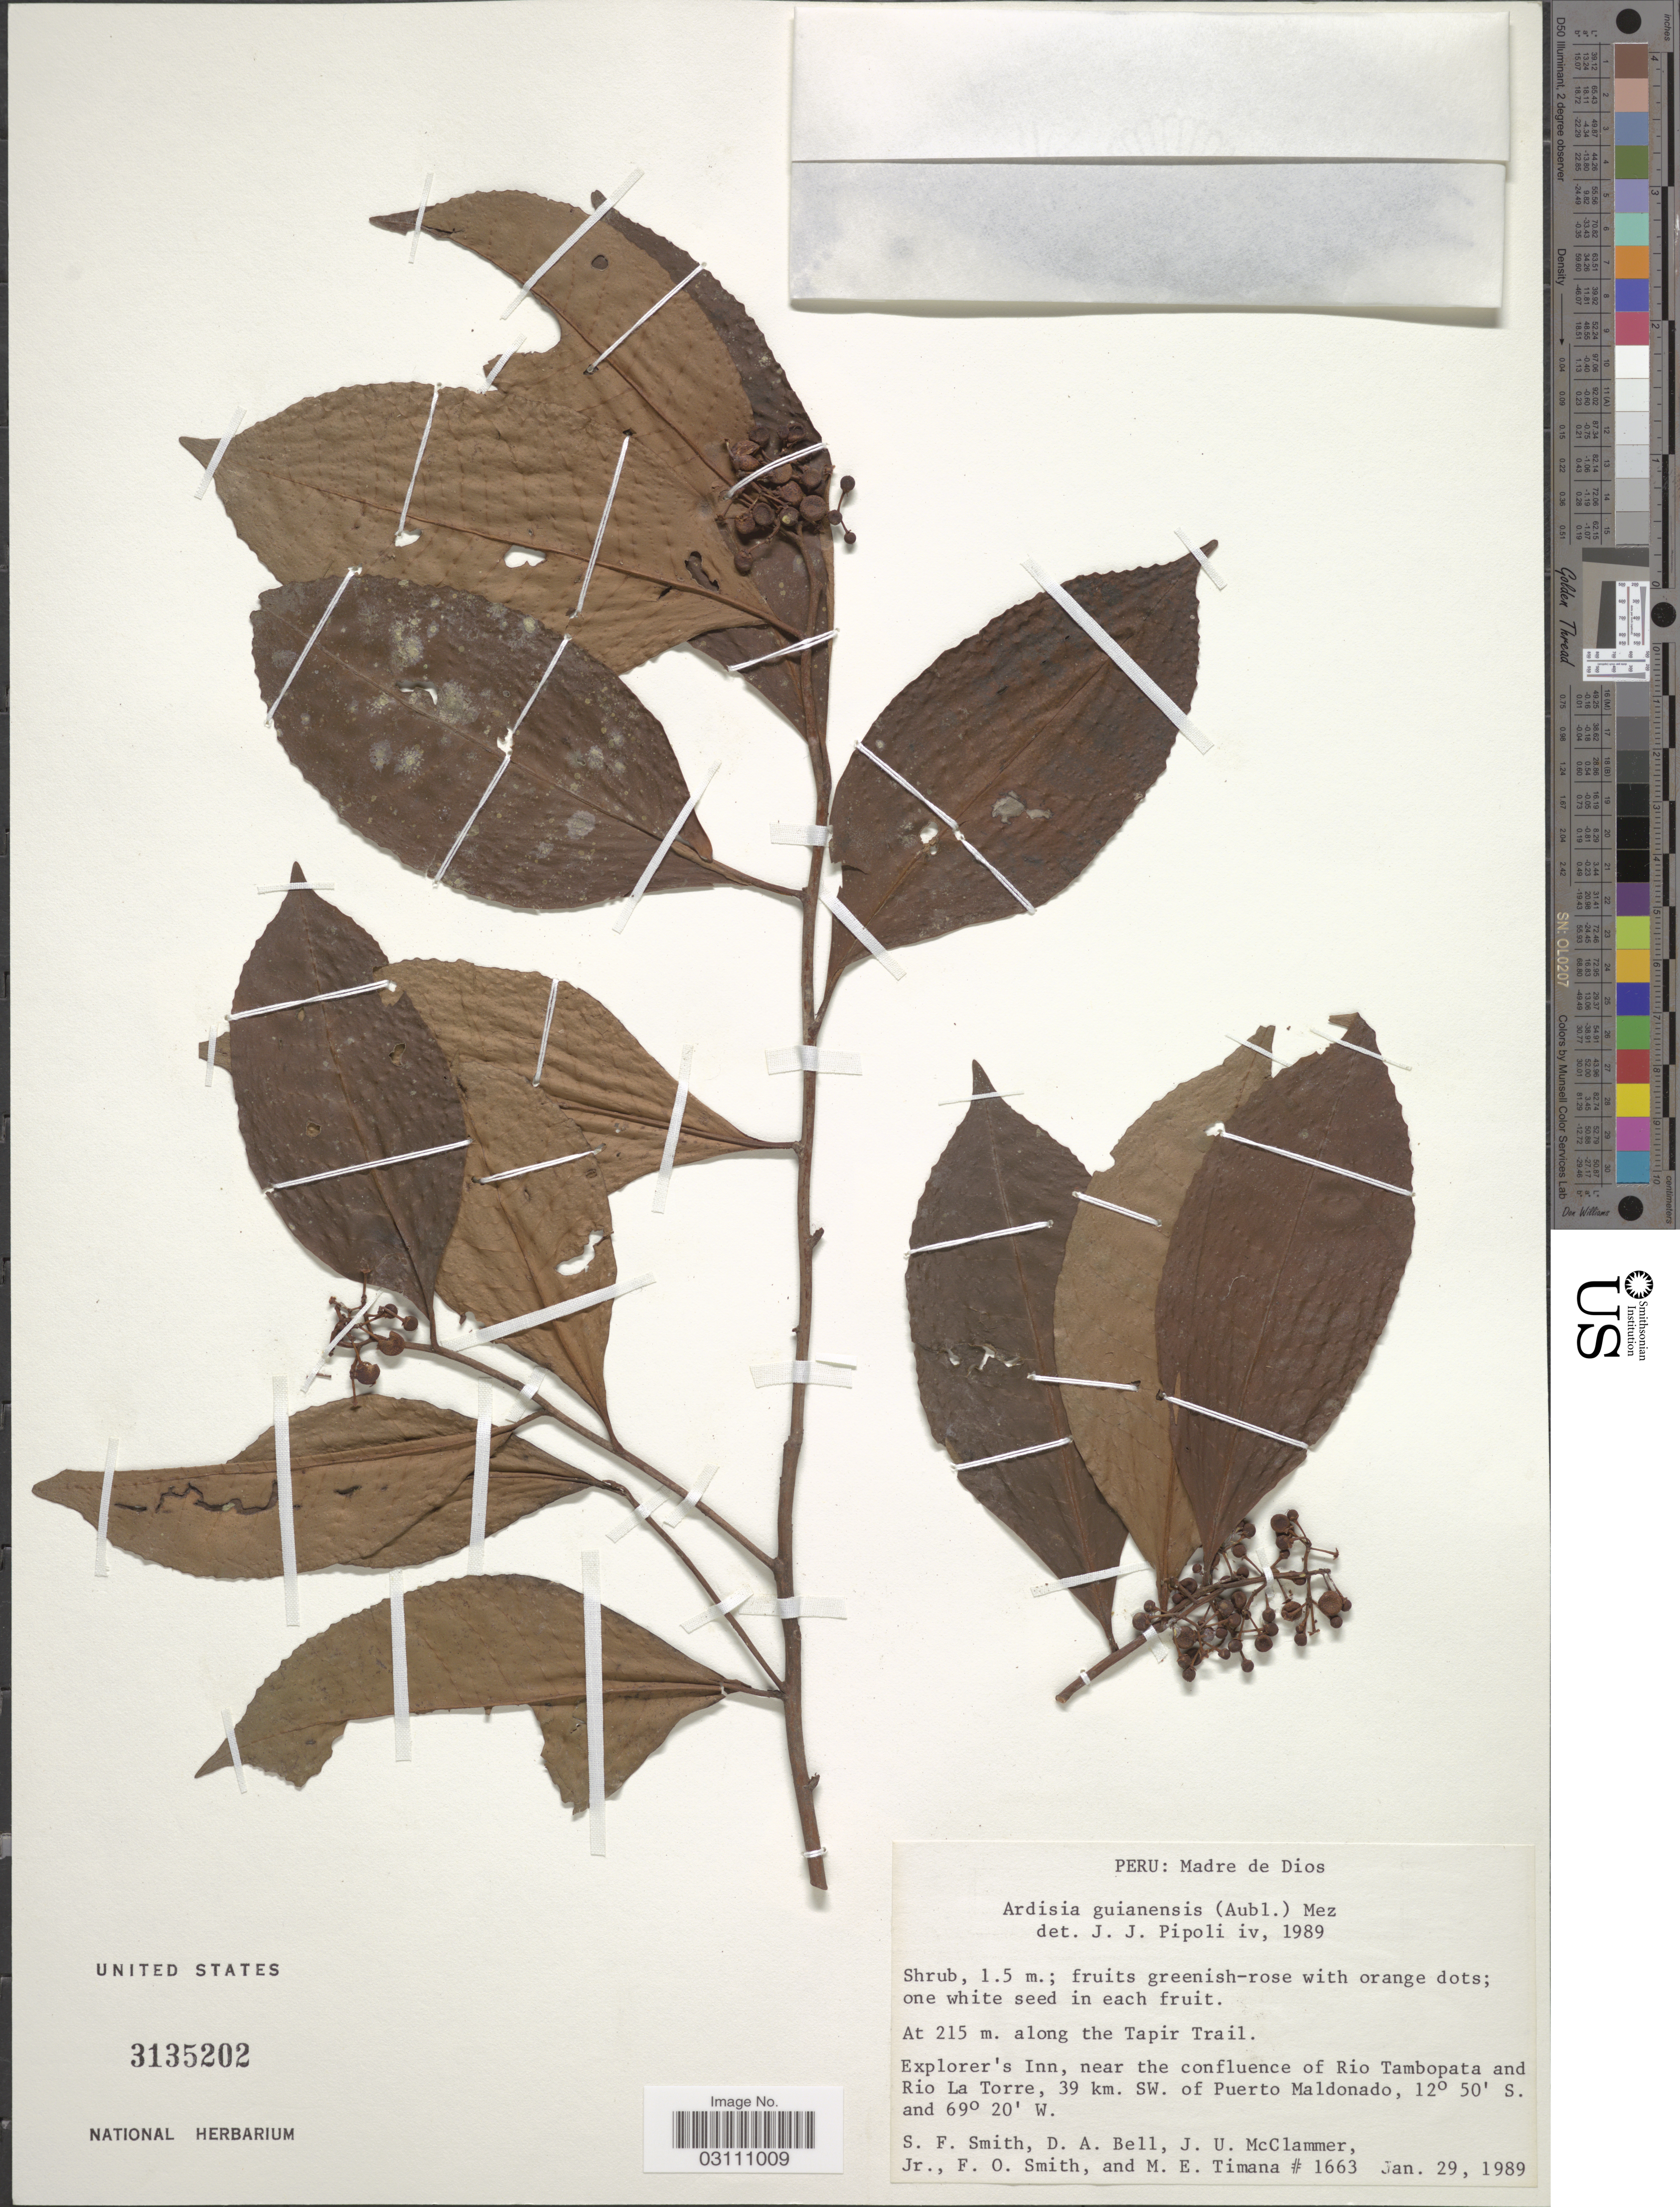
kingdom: Plantae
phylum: Tracheophyta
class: Magnoliopsida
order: Ericales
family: Primulaceae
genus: Ardisia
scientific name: Ardisia guianensis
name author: (Aubl.) Mez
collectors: S.F. Smith, D. A. Bell, J. McClammer Jr. & F. Smith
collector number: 1663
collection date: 1989-01-29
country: Peru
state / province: Madre de Dios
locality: Along the Tapir Trail. Explorer's Inn, near the confluence of Rio Tambopata and Rio La Torre, 39 km. SW. of Puerto Maldonado.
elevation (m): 215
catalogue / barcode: US 3135202